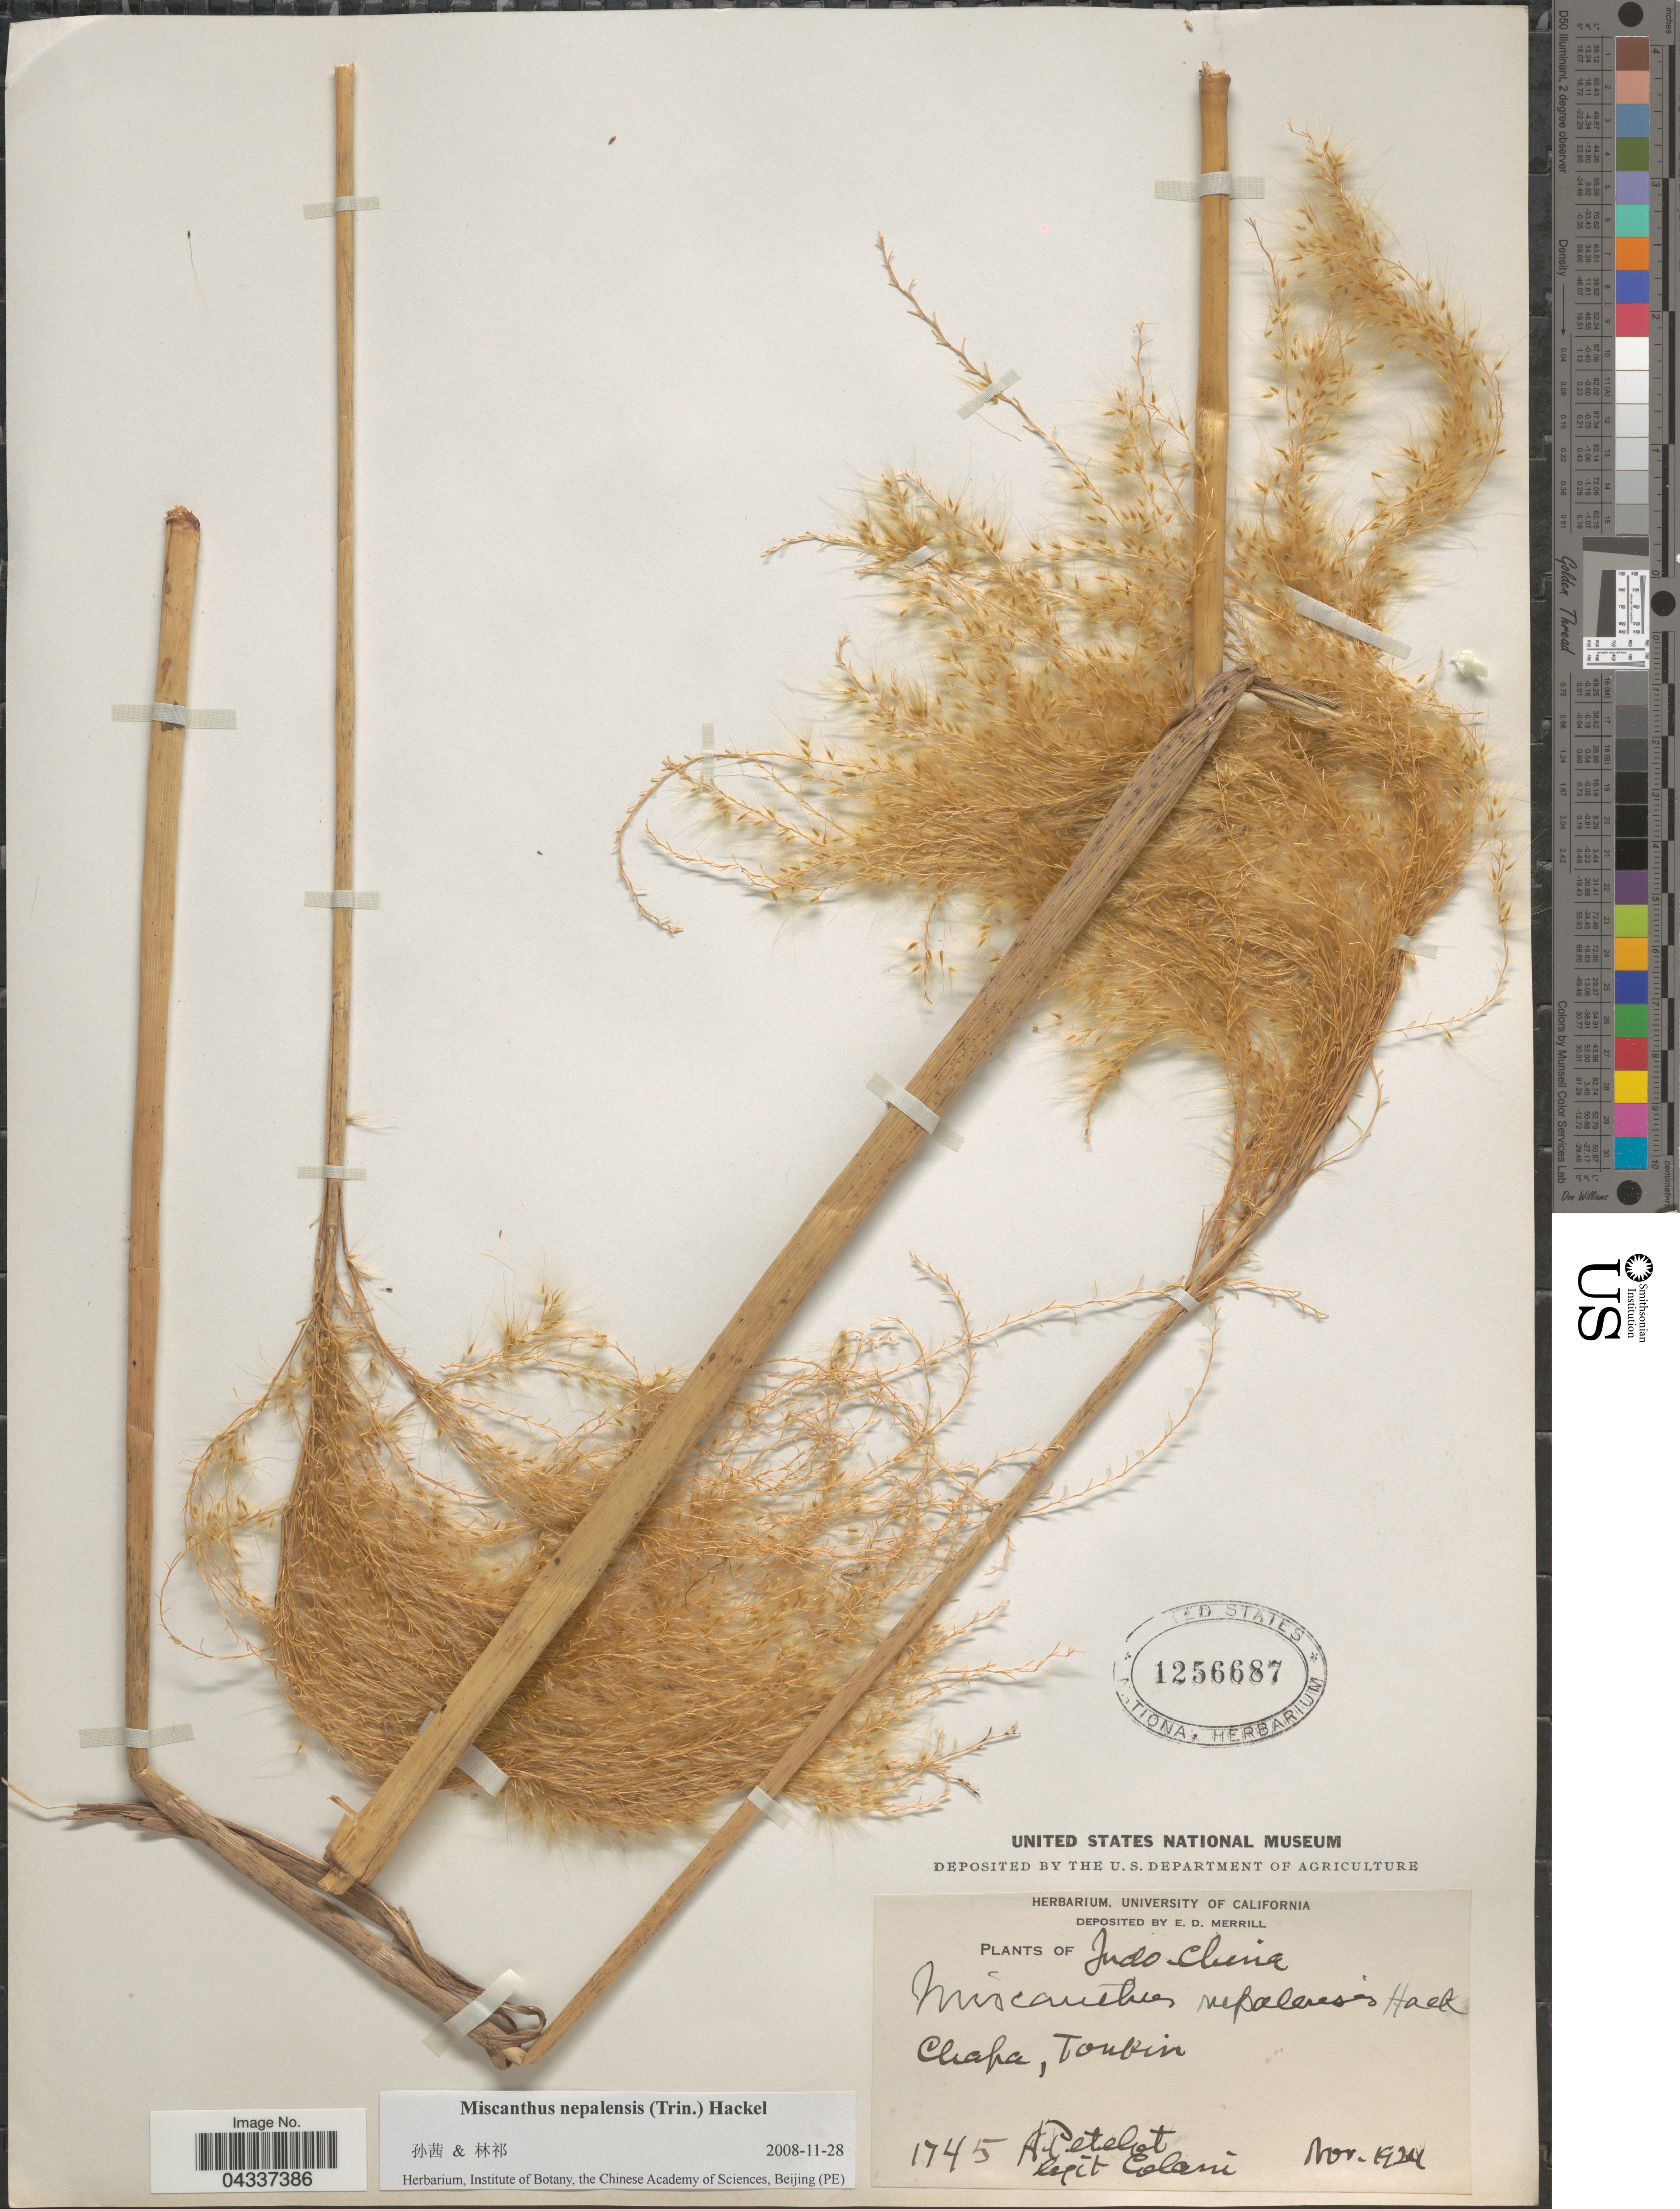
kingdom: Plantae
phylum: Tracheophyta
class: Liliopsida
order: Poales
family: Poaceae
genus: Miscanthus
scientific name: Miscanthus nepalensis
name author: (Trin.) Hack.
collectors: Colani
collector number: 1745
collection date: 1924-11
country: Vietnam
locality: Indo-China. Chapa, Tonkin.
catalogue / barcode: US 1256687